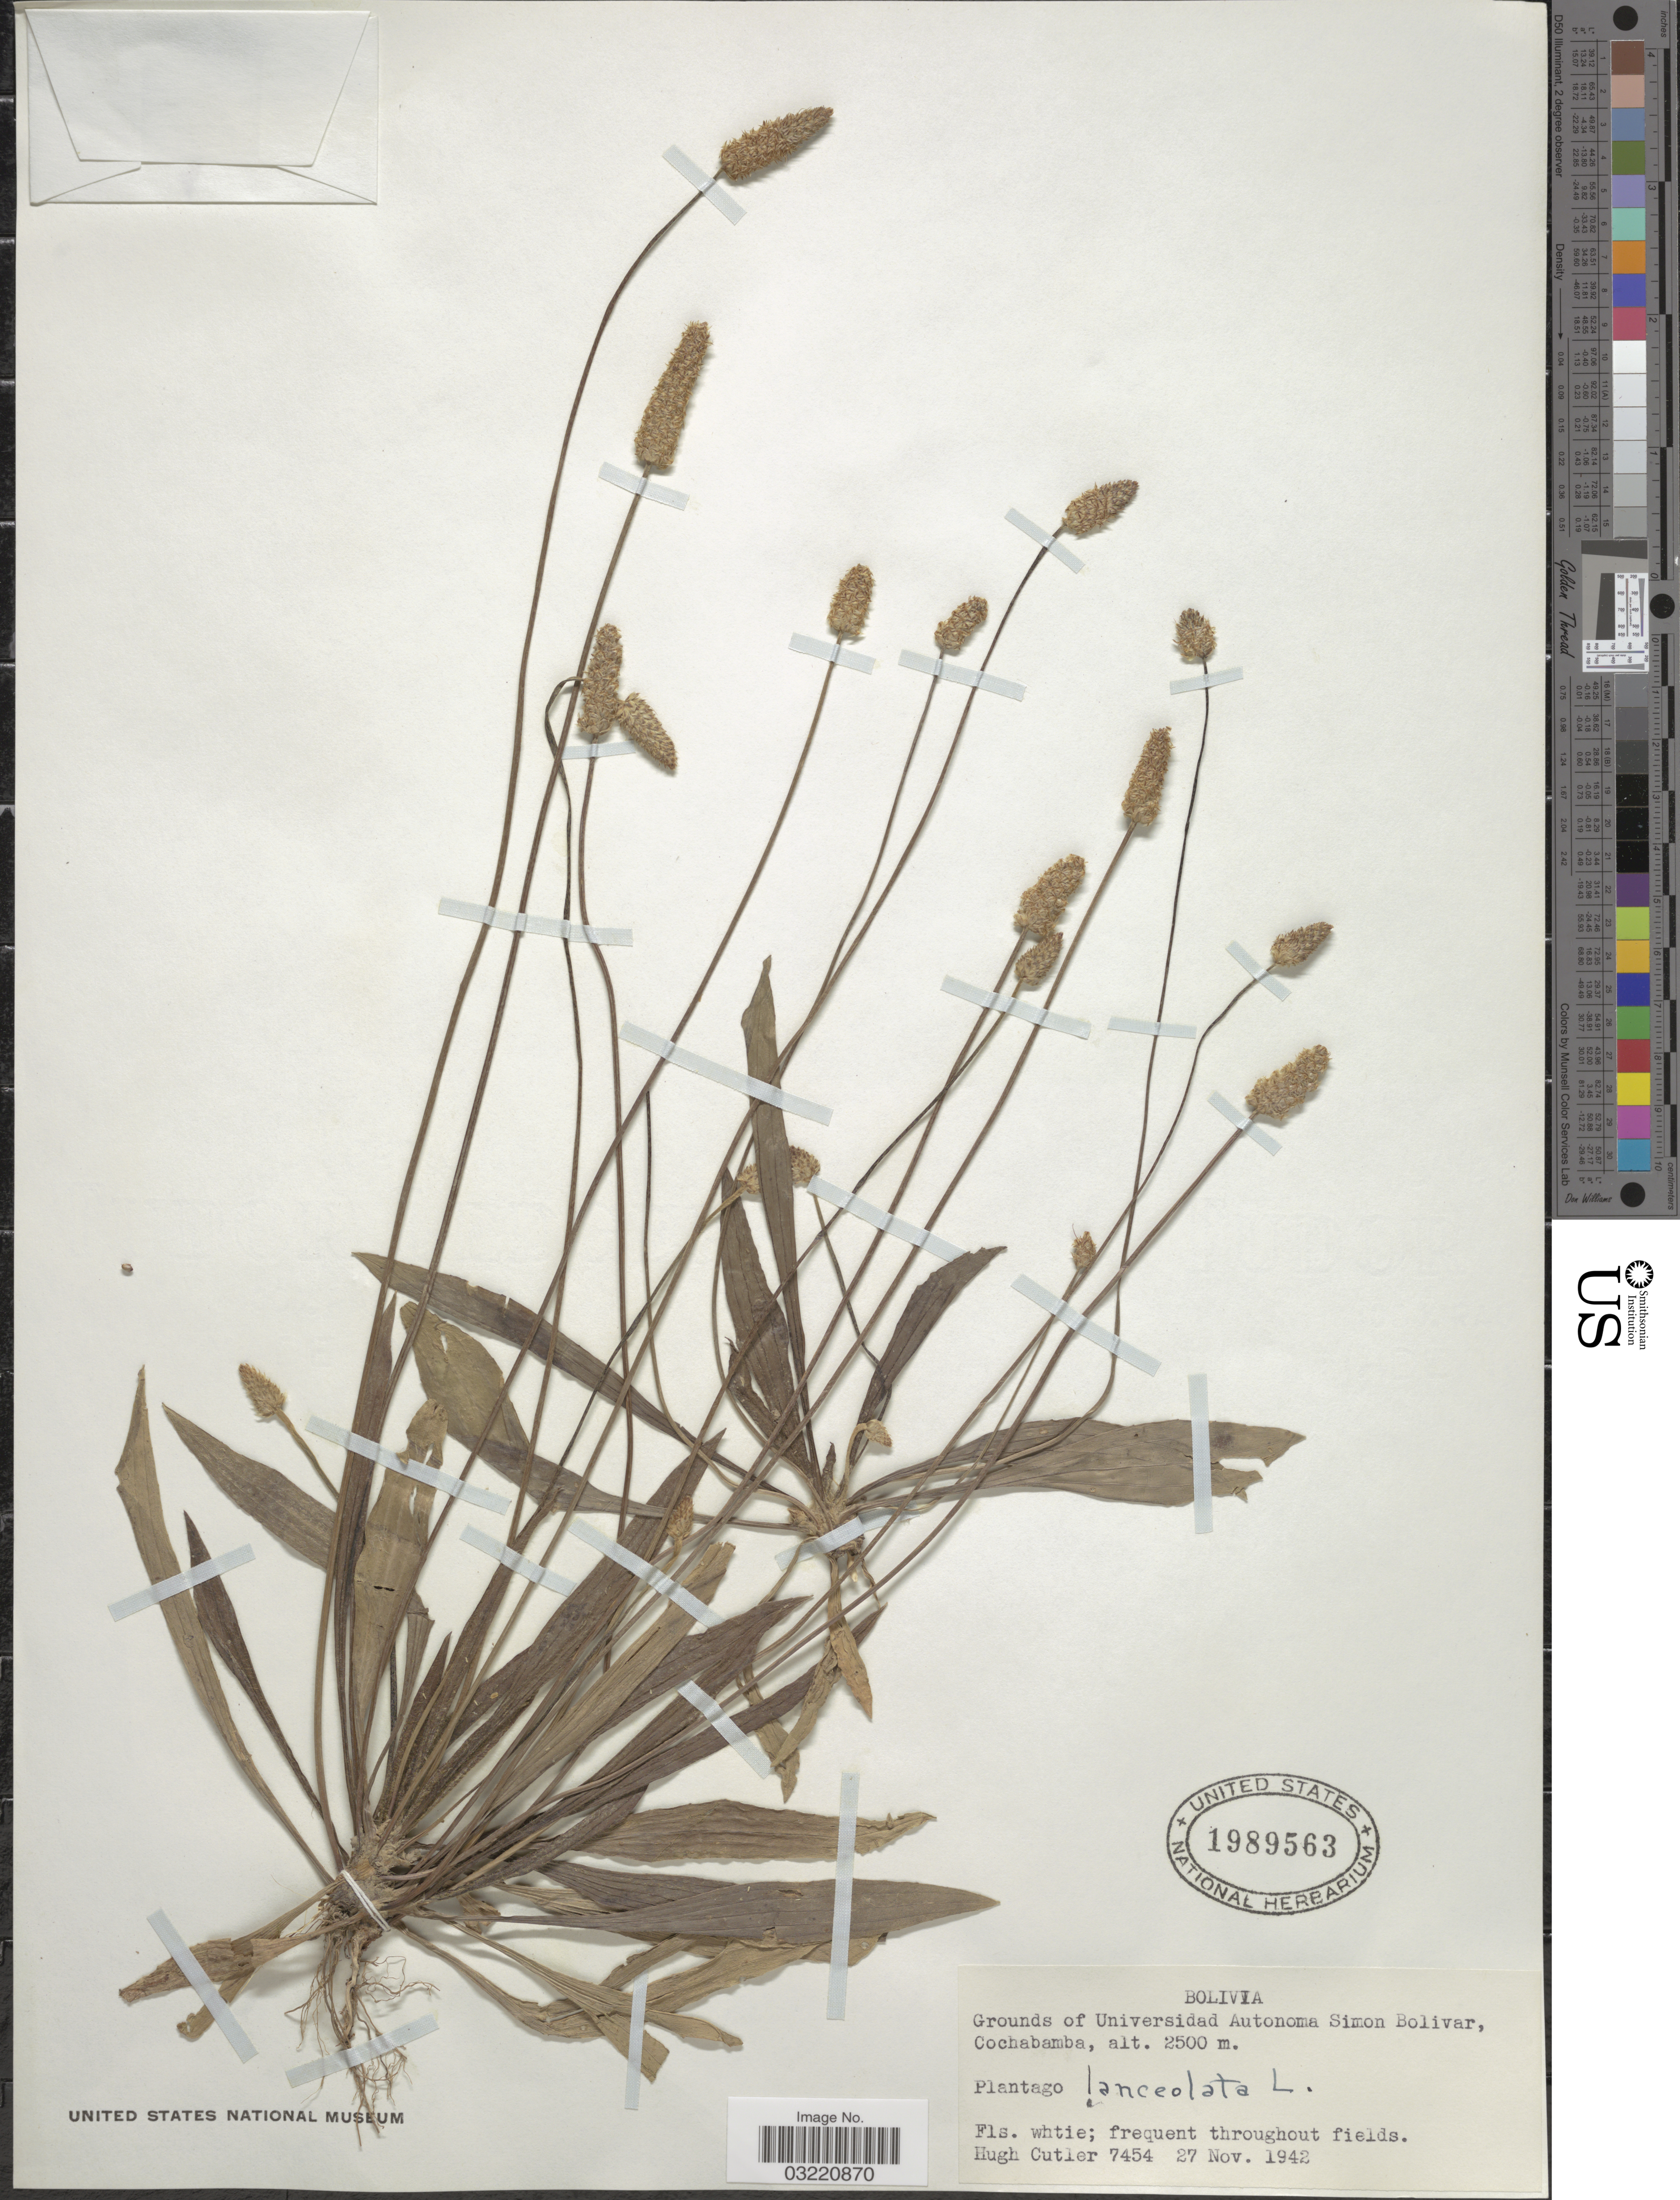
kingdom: Plantae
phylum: Tracheophyta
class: Magnoliopsida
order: Lamiales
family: Plantaginaceae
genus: Plantago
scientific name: Plantago lanceolata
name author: L.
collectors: H. C. Cutler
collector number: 7454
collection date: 1942-11-27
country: Bolivia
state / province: Cochabamba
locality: Grounds of Universidad Autonoma Simon Bolivar.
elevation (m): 2500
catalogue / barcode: US 1989563